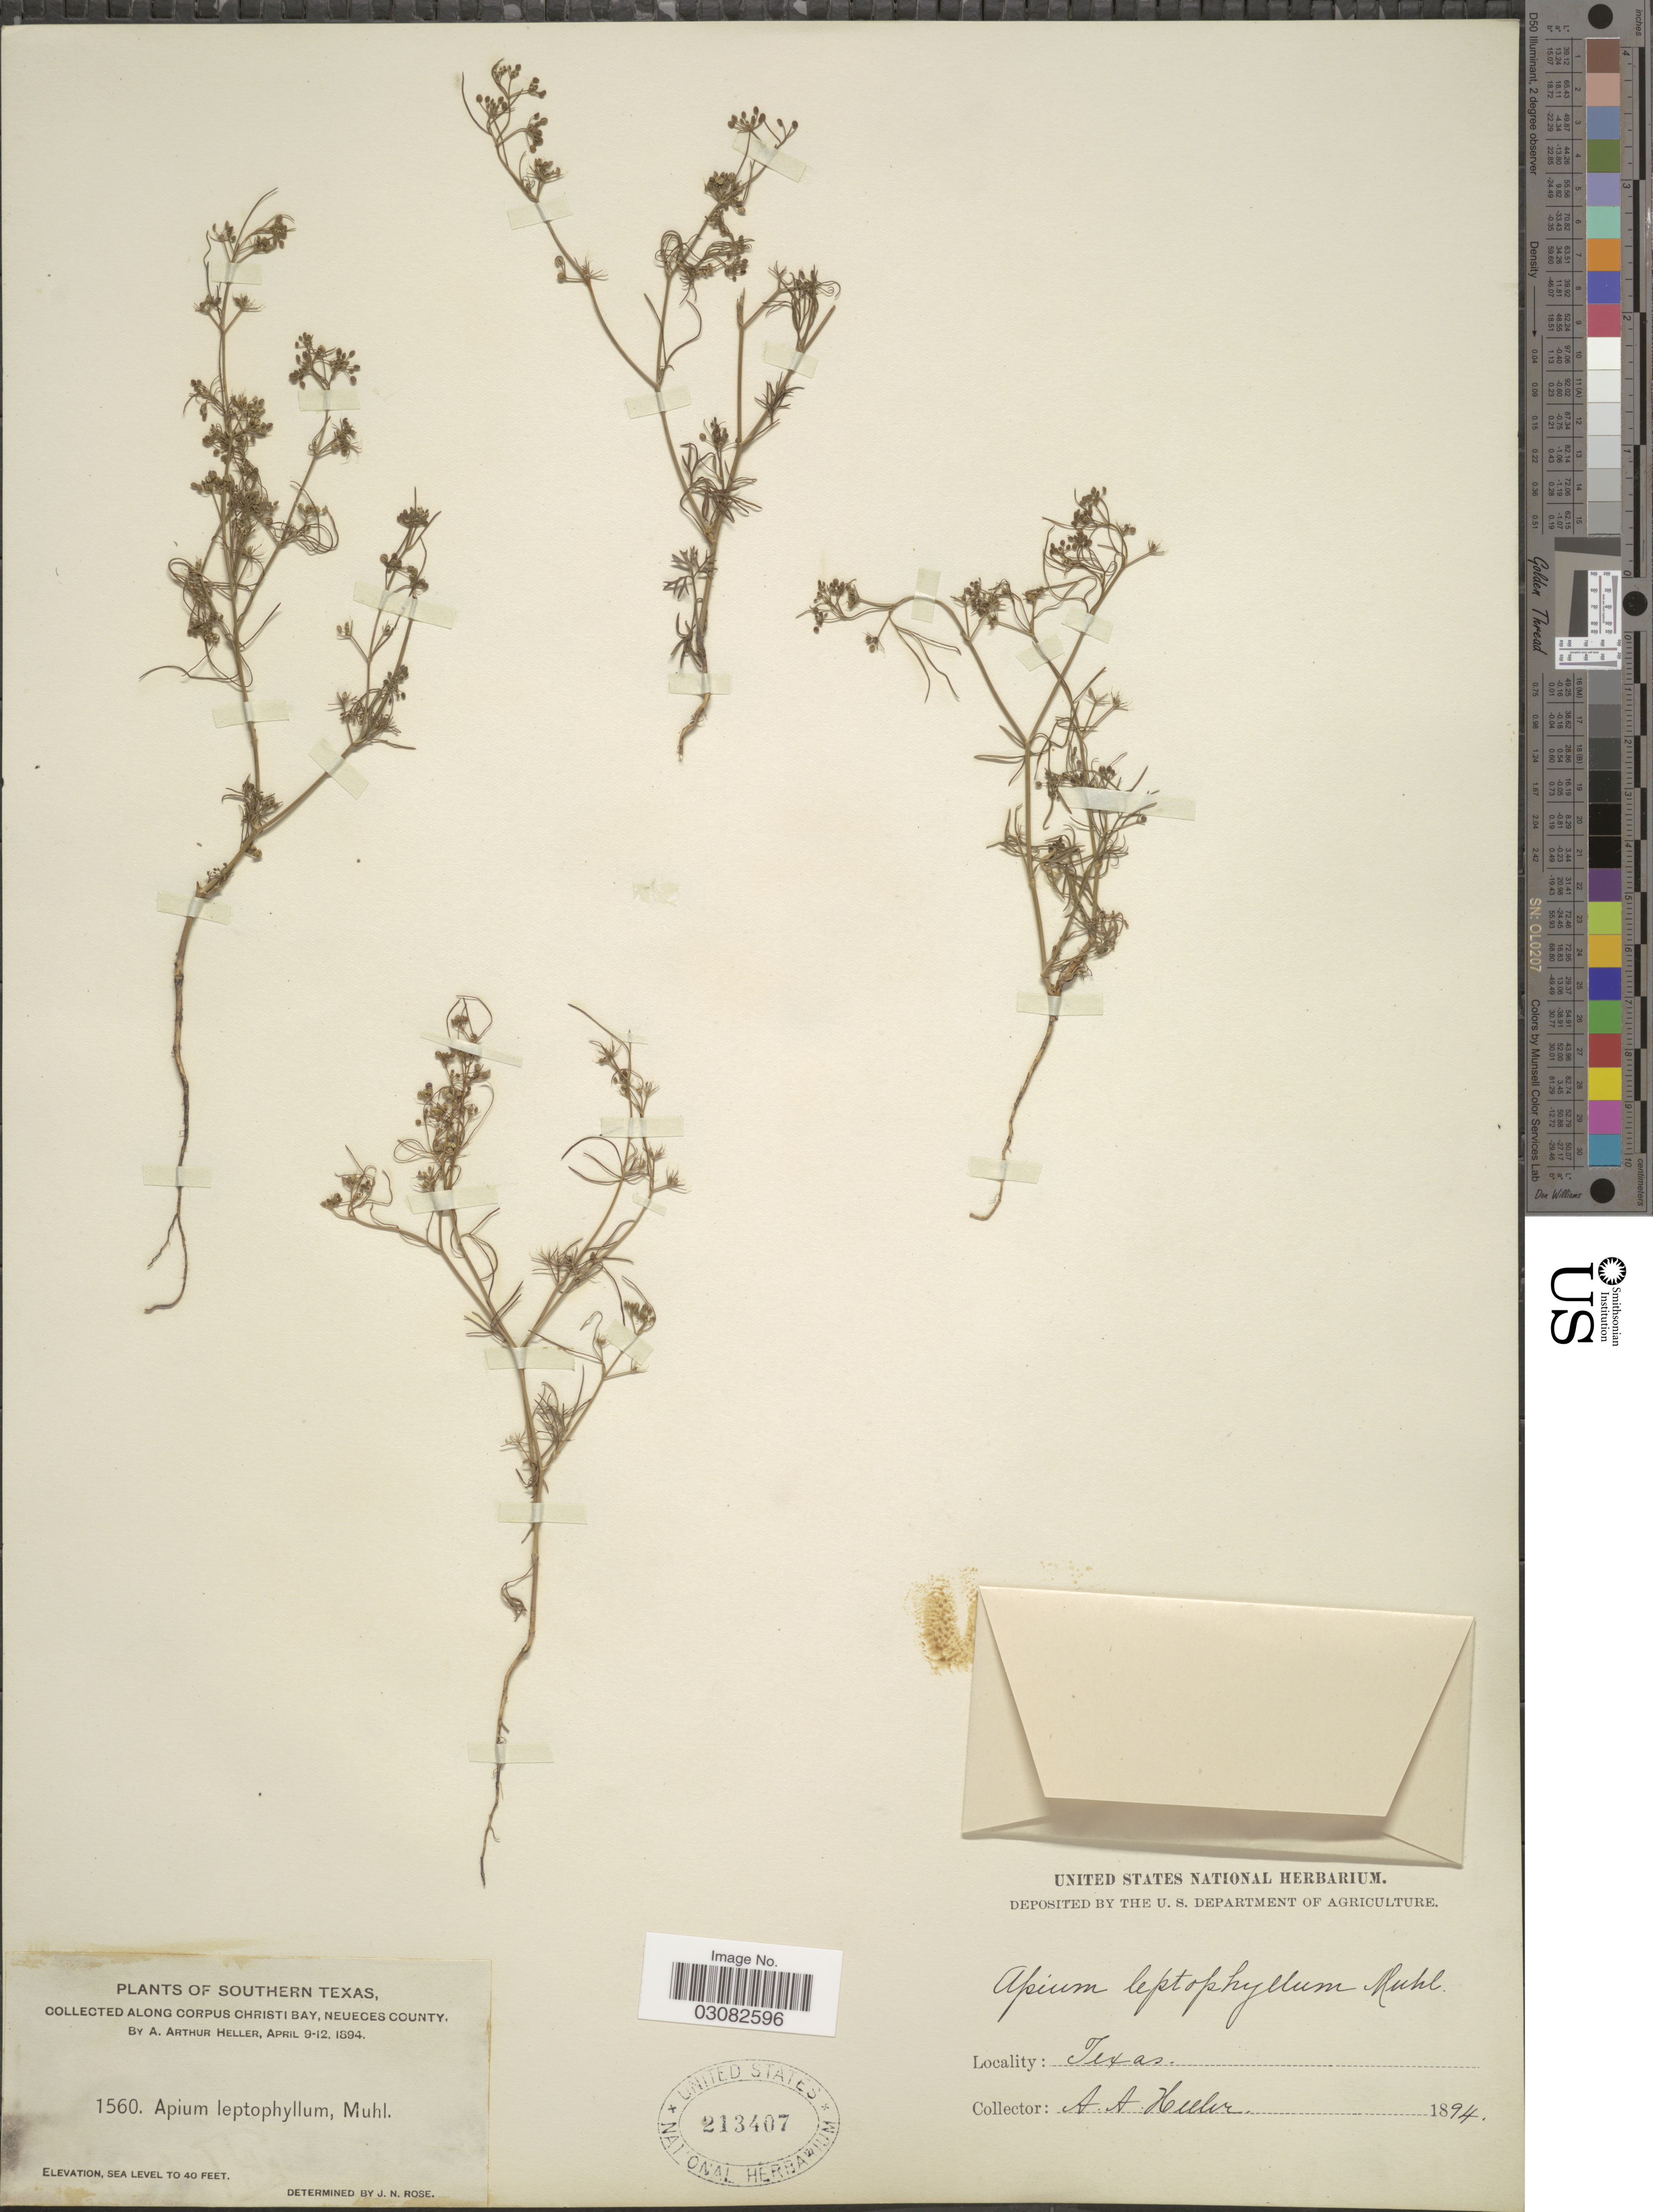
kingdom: Plantae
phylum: Tracheophyta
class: Magnoliopsida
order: Apiales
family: Apiaceae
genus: Apium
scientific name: Apium ammi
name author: (Jacq.) Urb.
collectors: A. A. Heller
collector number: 1560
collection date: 1894-04-09/1894-04-12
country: United States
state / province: Texas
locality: Southern Texas. Along Corpus Christi Bay, Neueces County.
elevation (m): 0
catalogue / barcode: US 213407